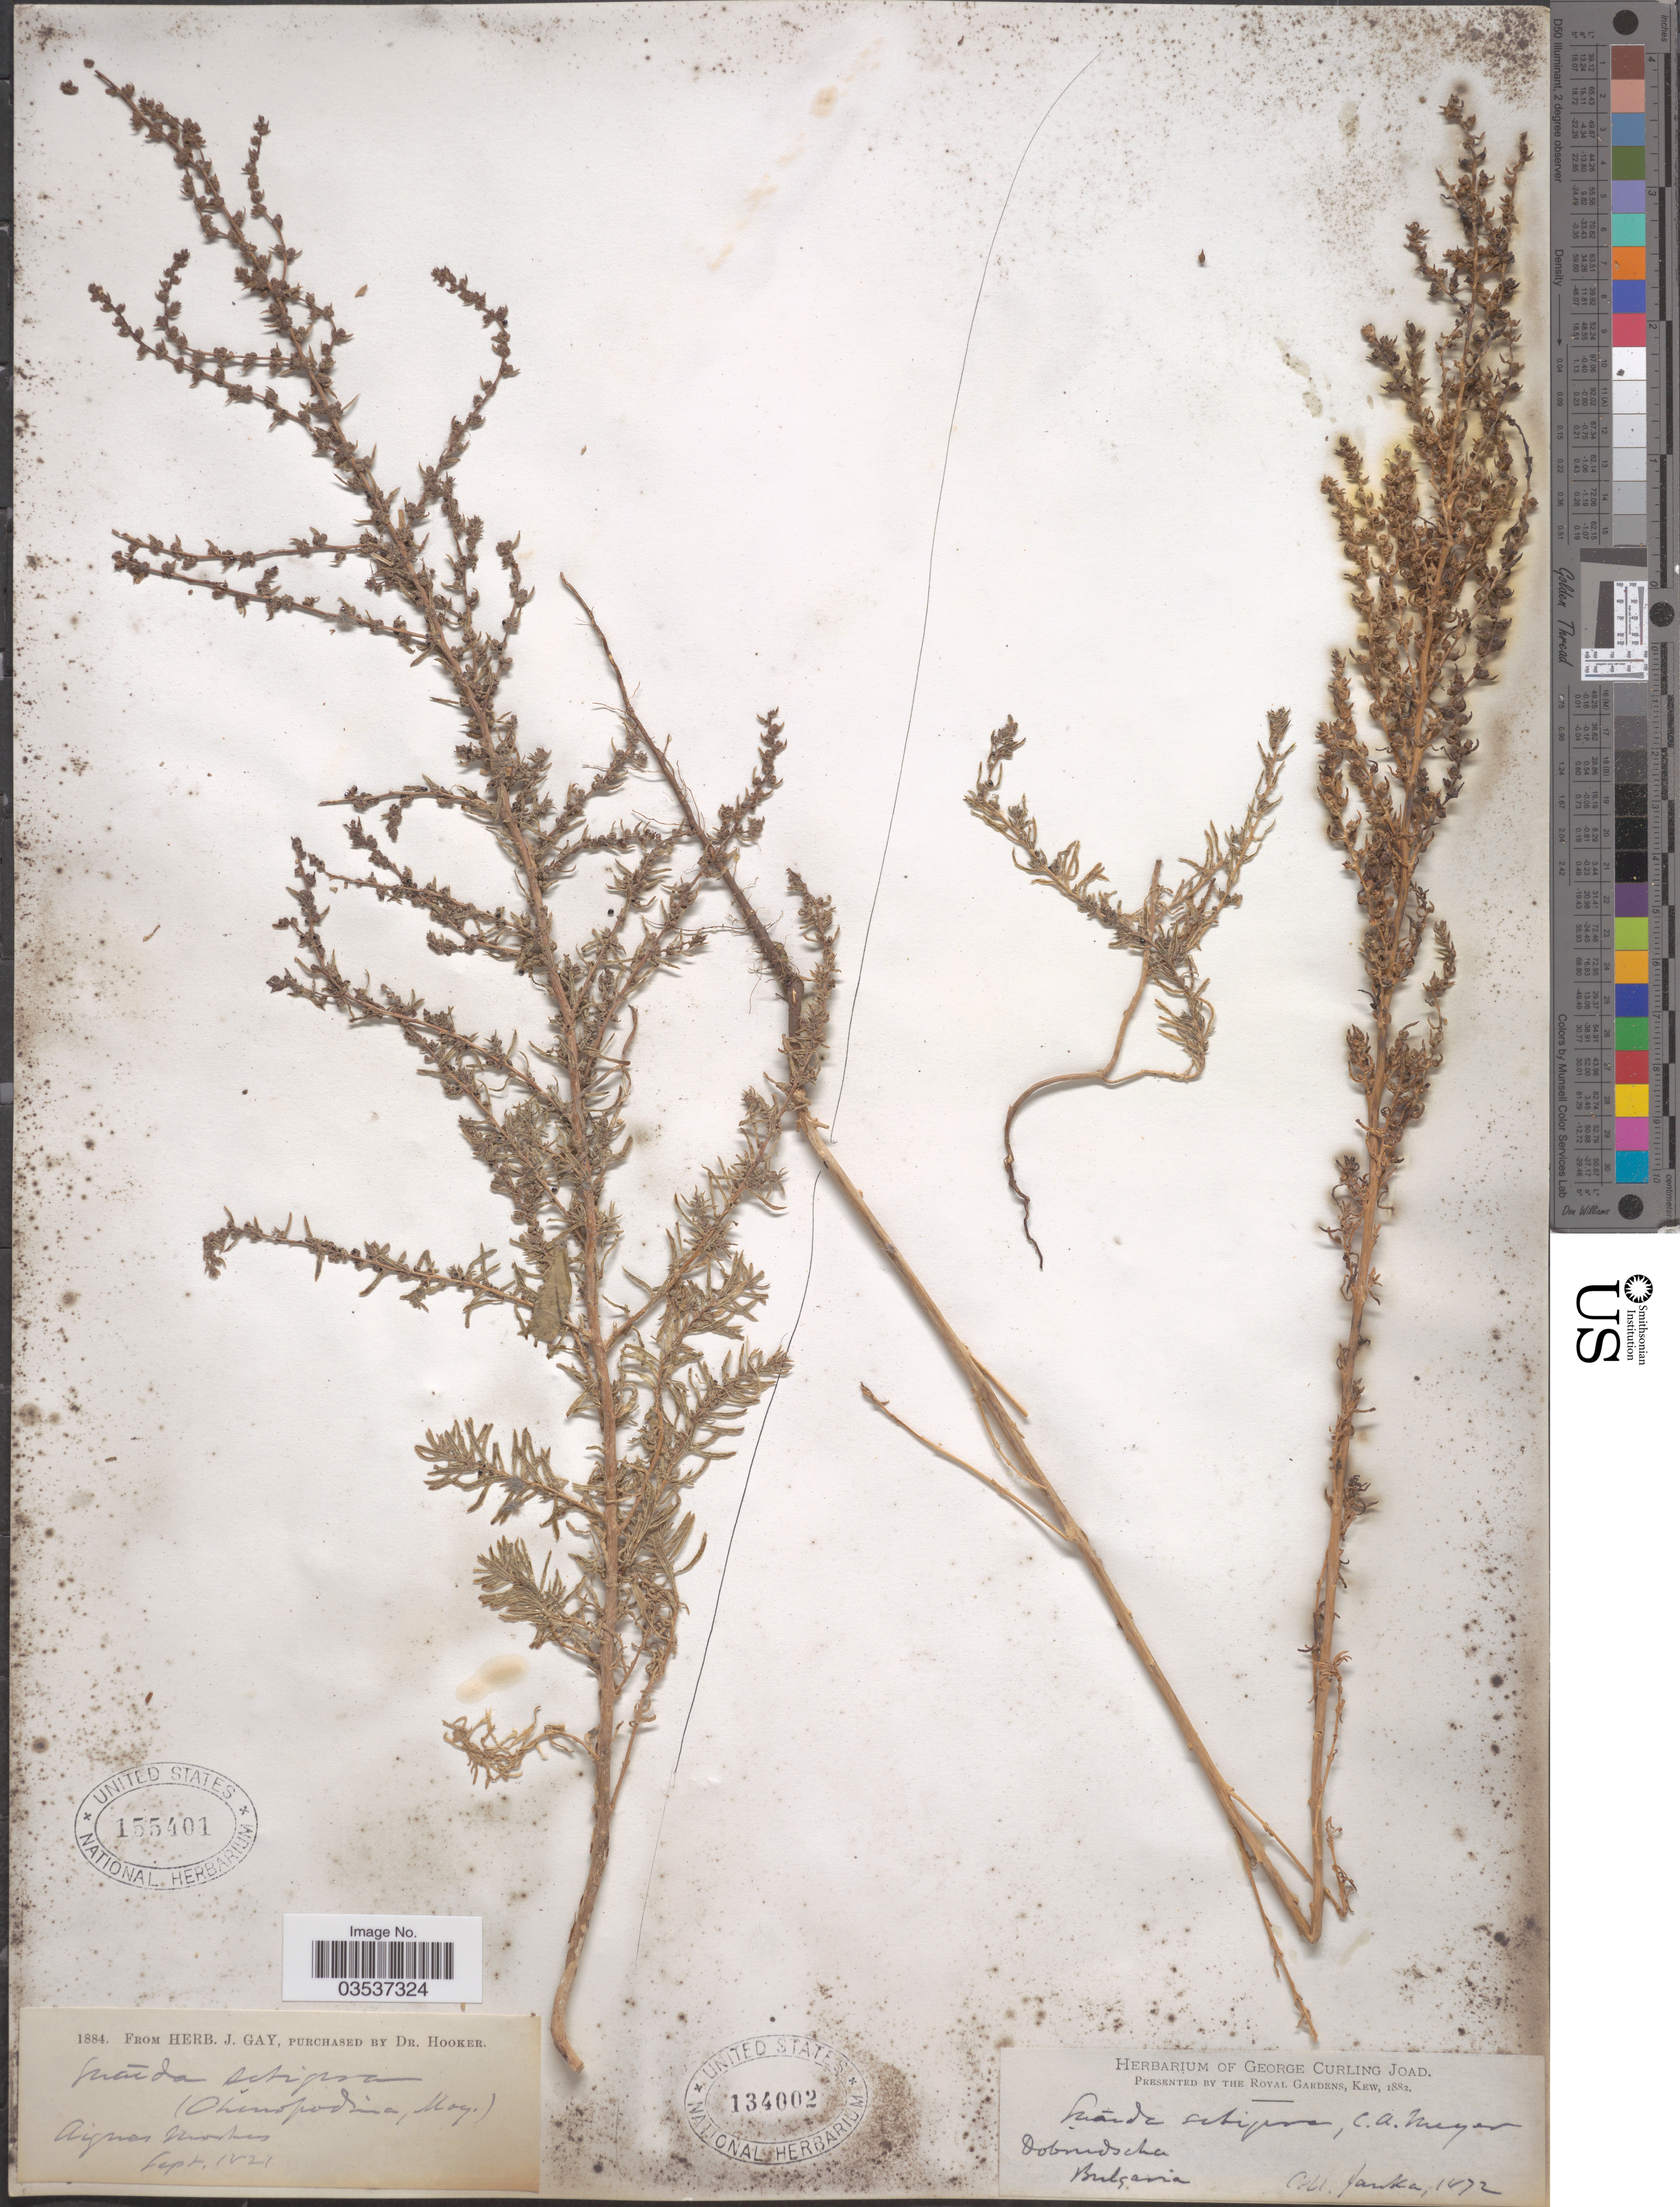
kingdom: Plantae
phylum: Tracheophyta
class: Magnoliopsida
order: Caryophyllales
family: Amaranthaceae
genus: Suaeda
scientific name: Suaeda setigera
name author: (DC.) Moq.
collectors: -. Yanka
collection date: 1872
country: Bulgaria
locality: Dobindscha.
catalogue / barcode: US 134002-2